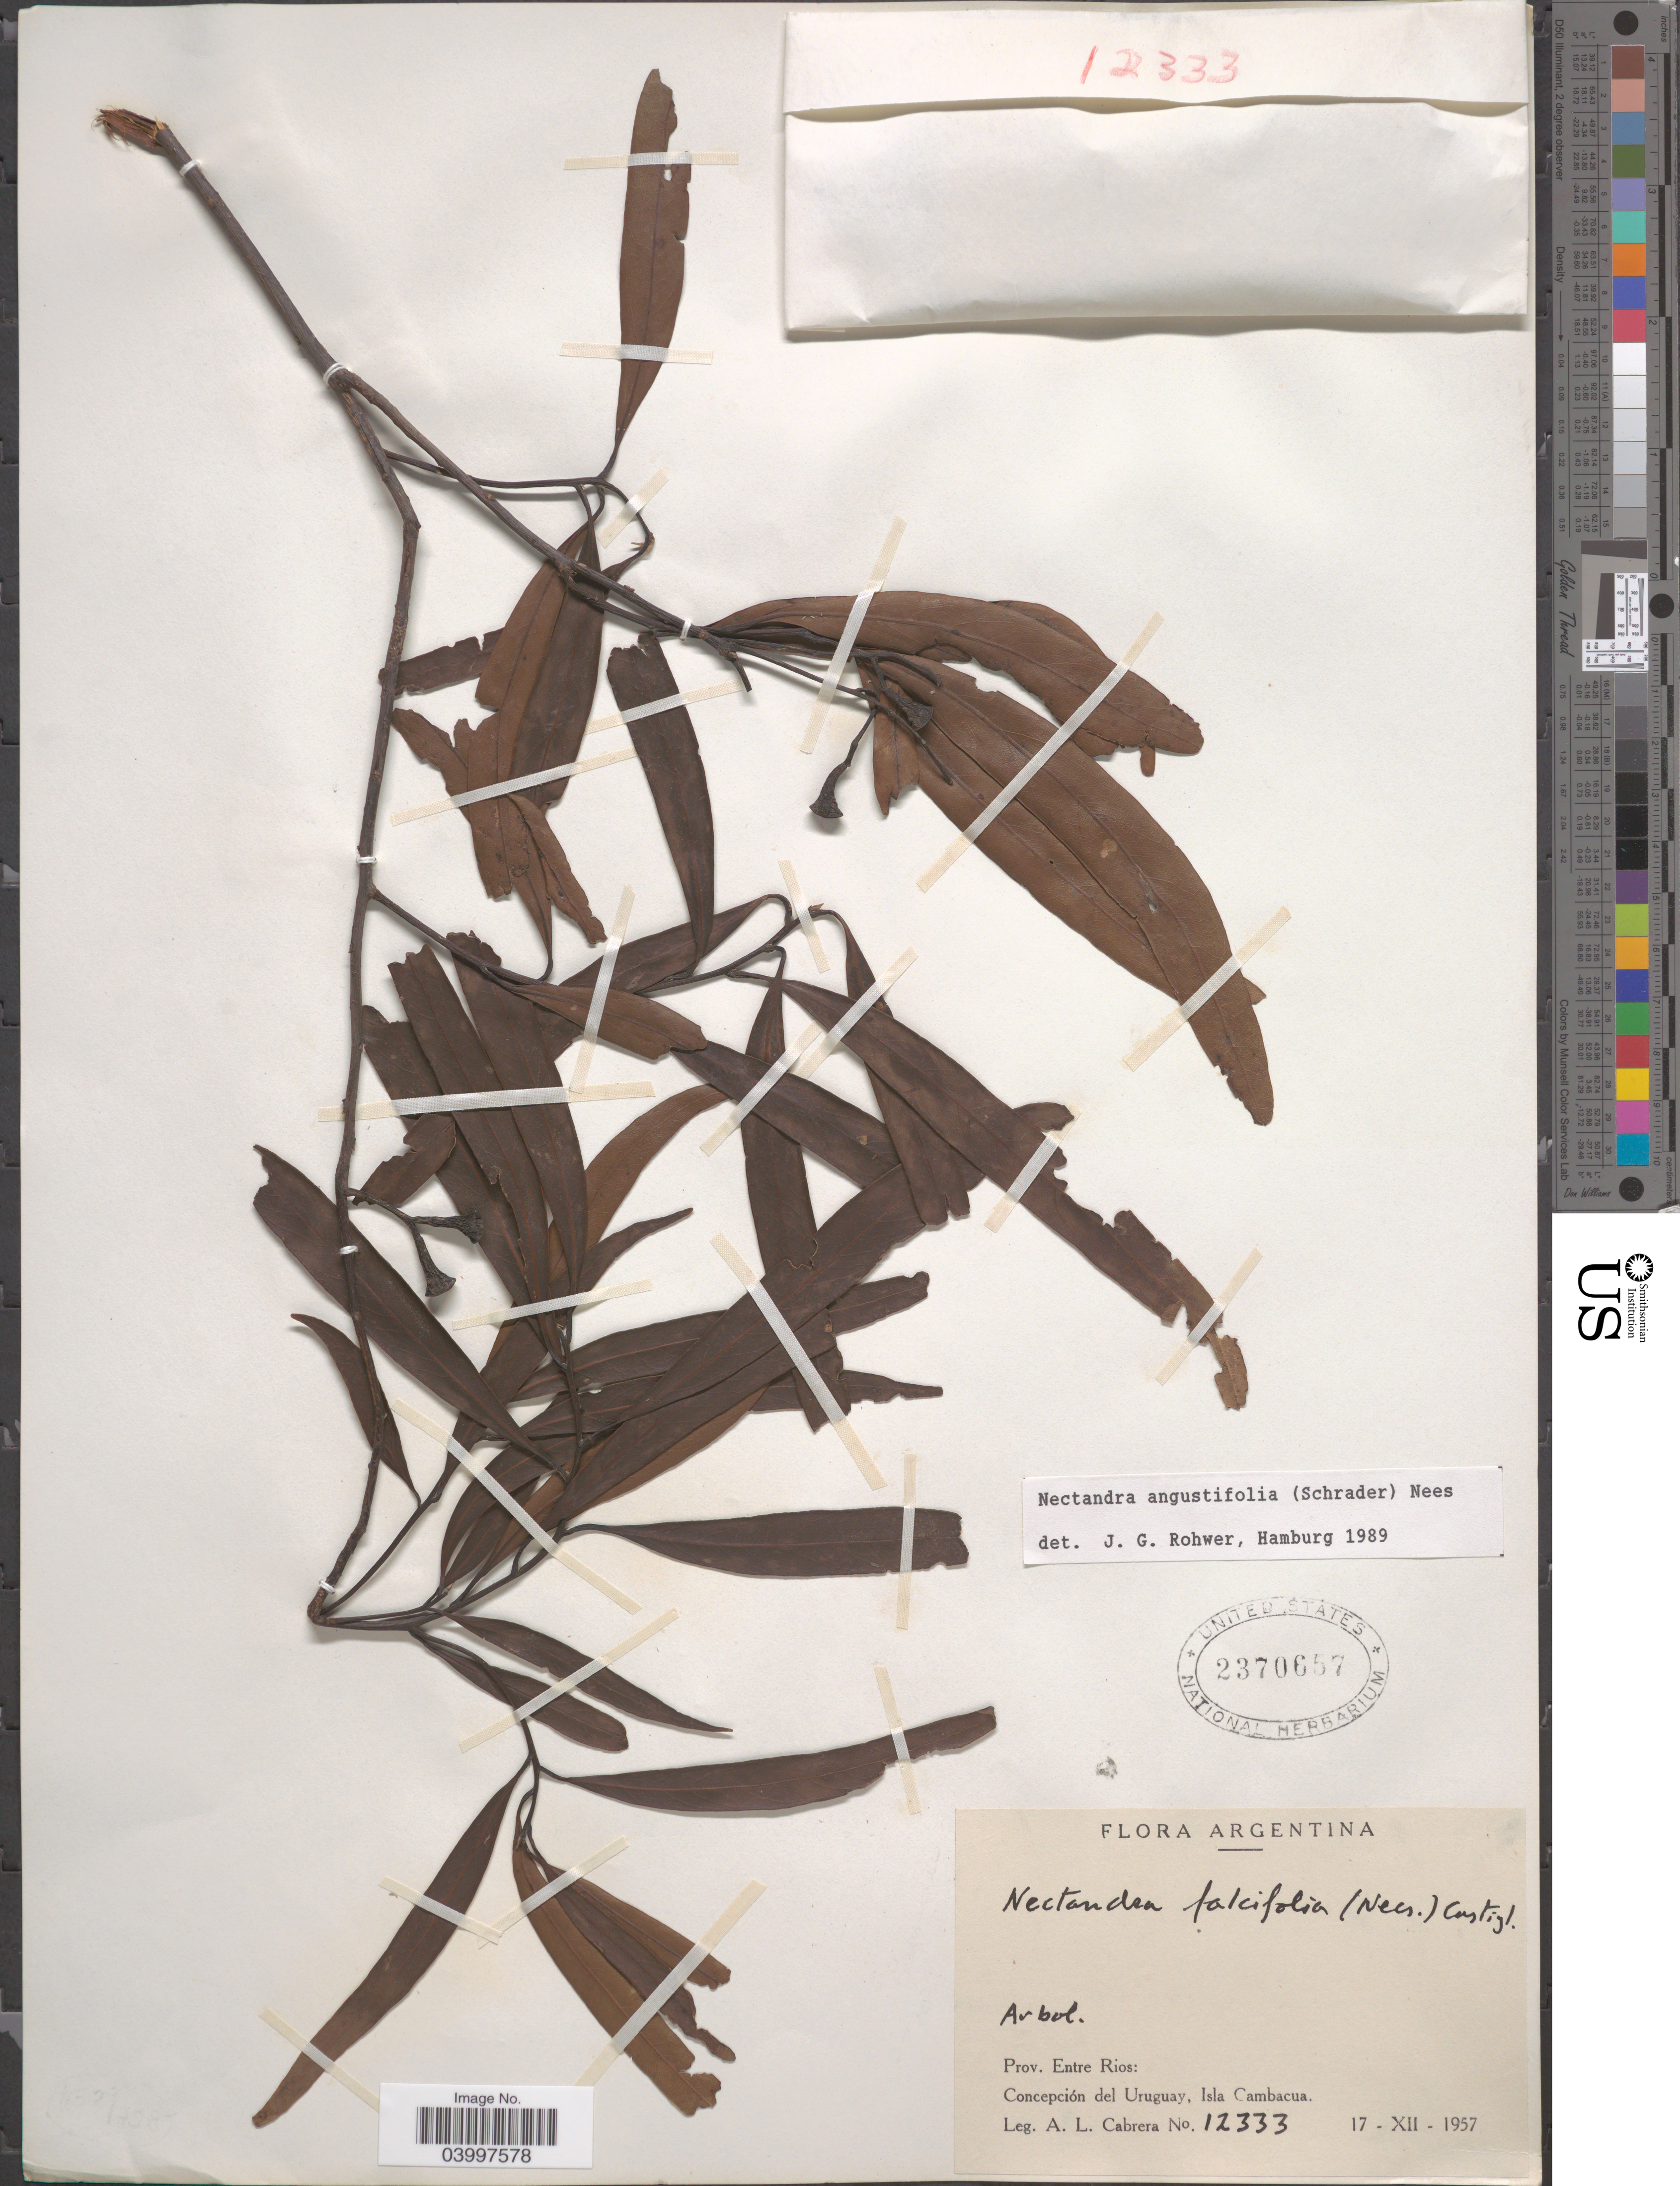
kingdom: Plantae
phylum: Tracheophyta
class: Magnoliopsida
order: Laurales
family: Lauraceae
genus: Nectandra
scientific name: Nectandra angustifolia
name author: (Schrad.) Nees & Mart.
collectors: A. L. Cabrera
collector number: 12333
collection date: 1957-12-17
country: Argentina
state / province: Entre Rios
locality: Concepció del Uruguay, Isla Cambacua.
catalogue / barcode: US 2370657